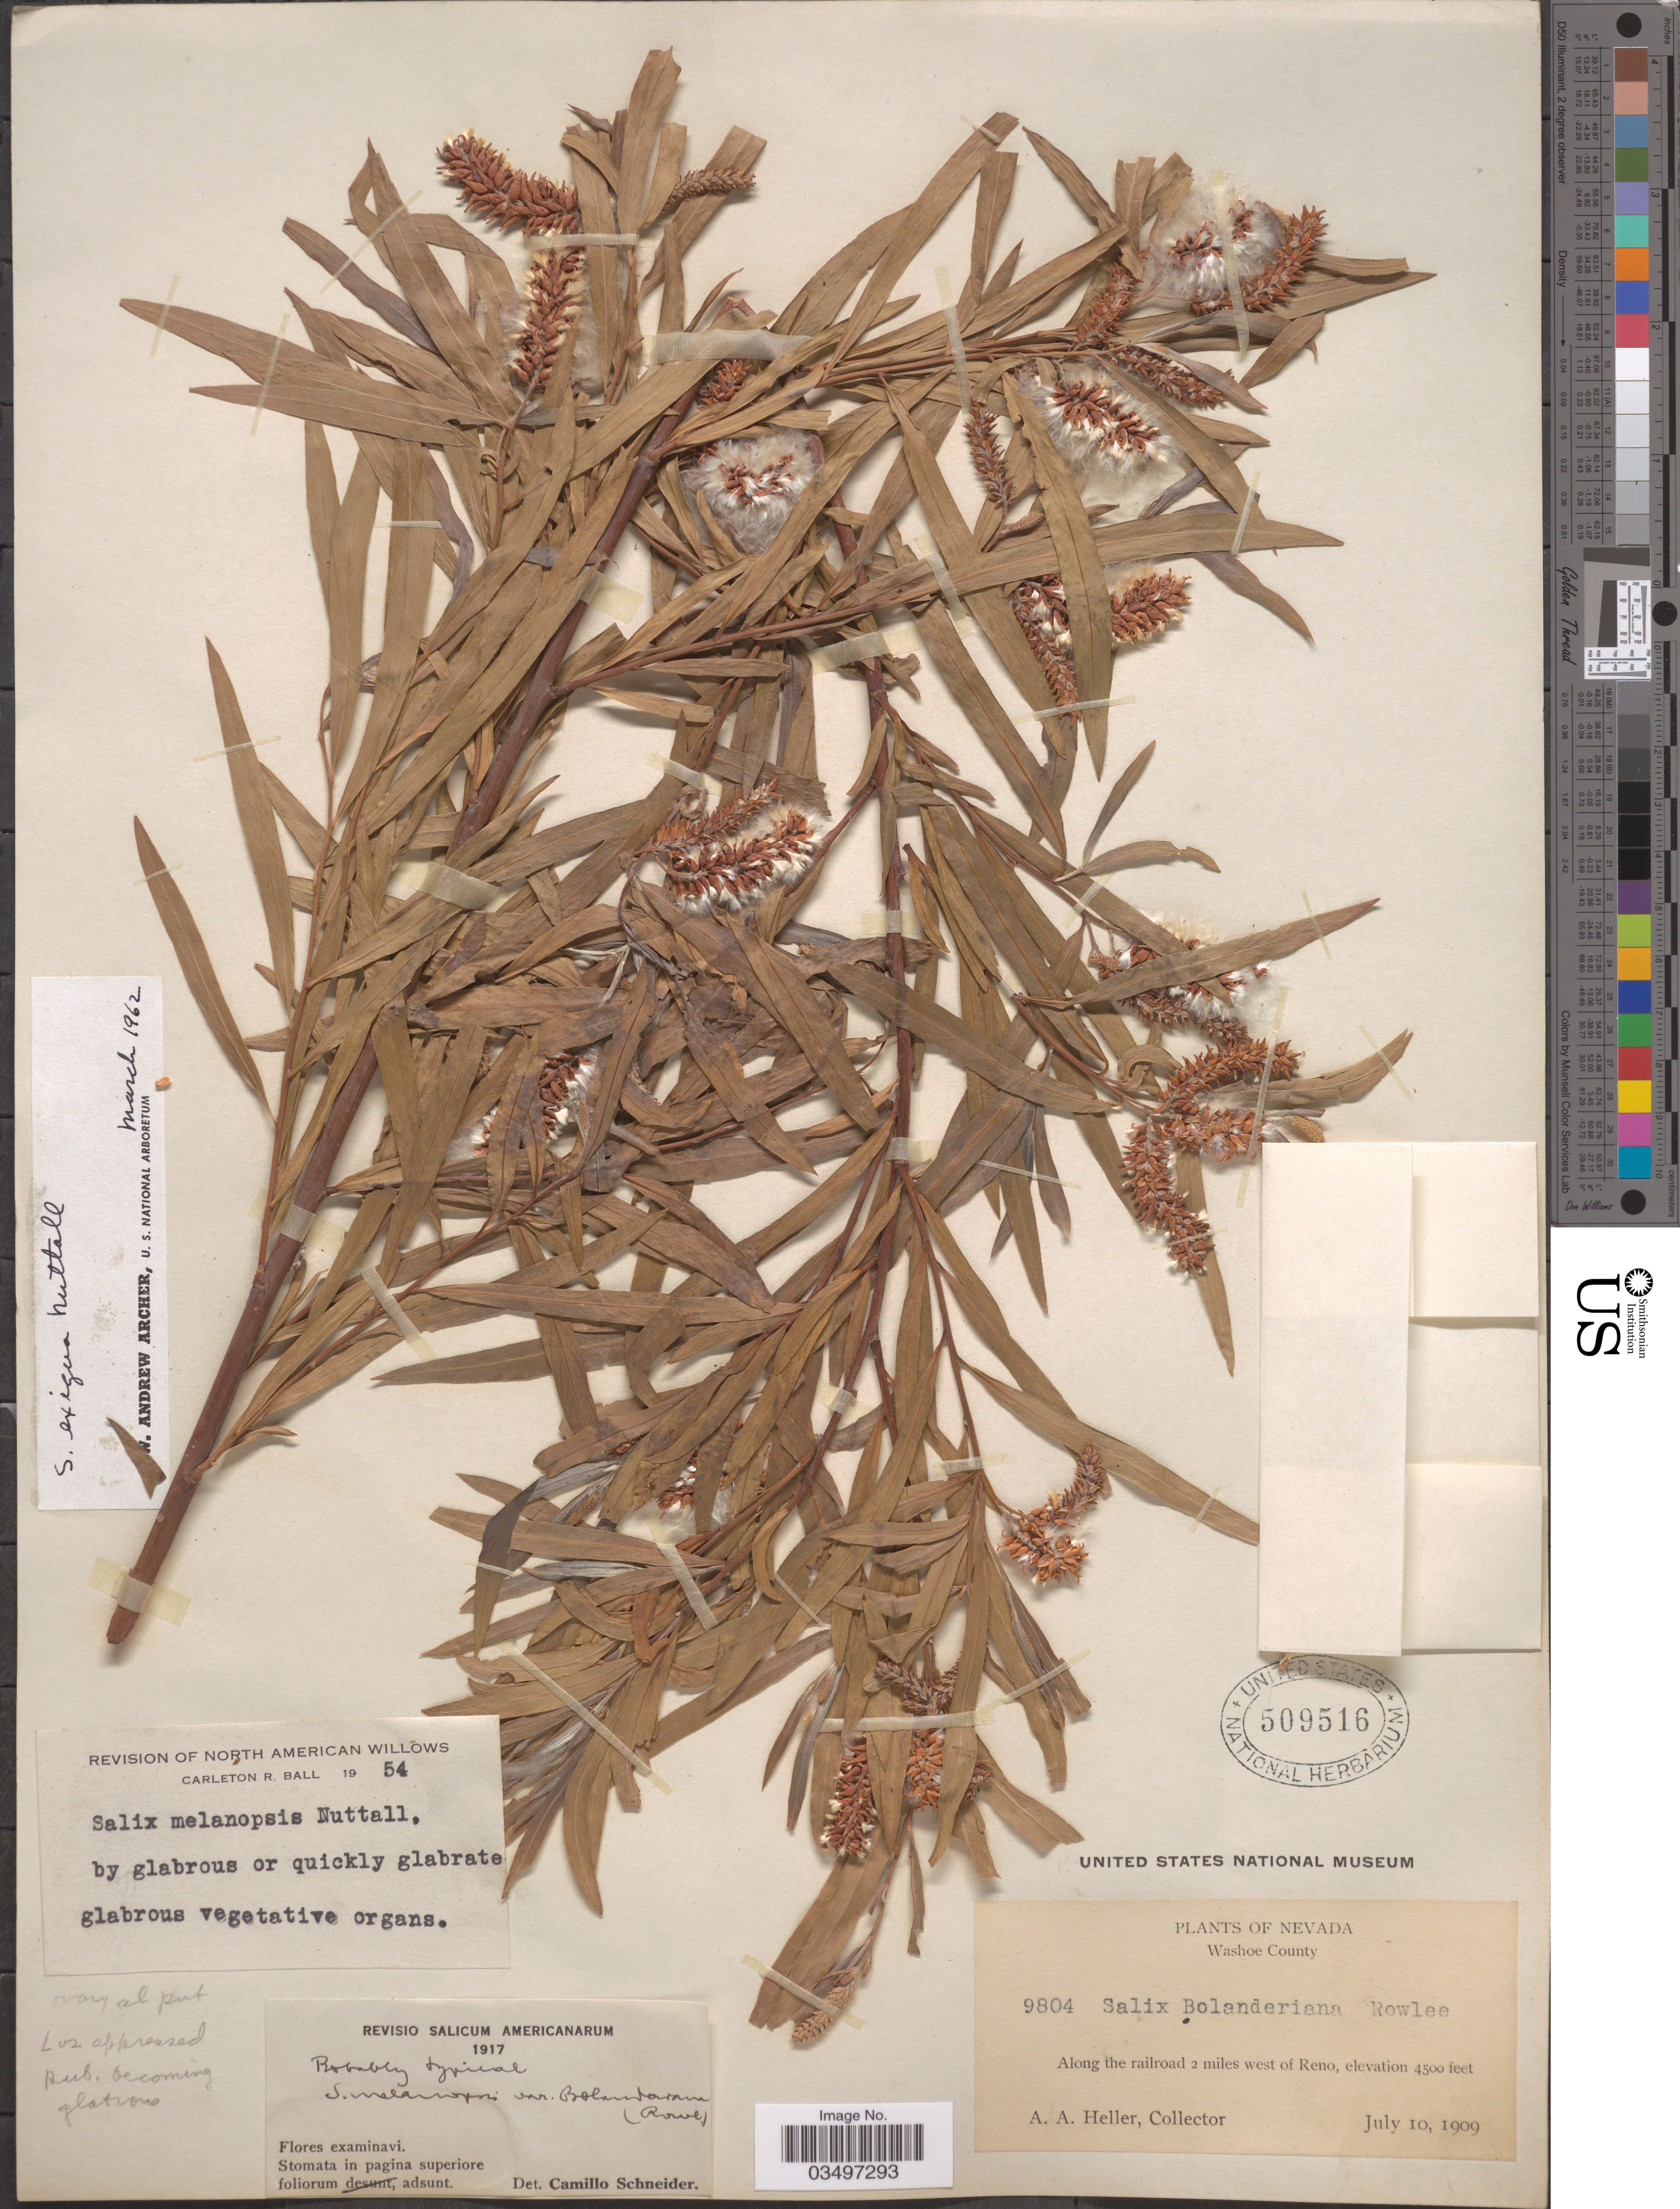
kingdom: Plantae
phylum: Tracheophyta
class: Magnoliopsida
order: Malpighiales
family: Salicaceae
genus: Salix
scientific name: Salix exigua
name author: Nutt.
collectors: A. A. Heller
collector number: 9804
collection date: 1909-07-10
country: United States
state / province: Nevada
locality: Washoe County. Along the railroad 2 miles west of Reno.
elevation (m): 1372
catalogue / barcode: US 509516